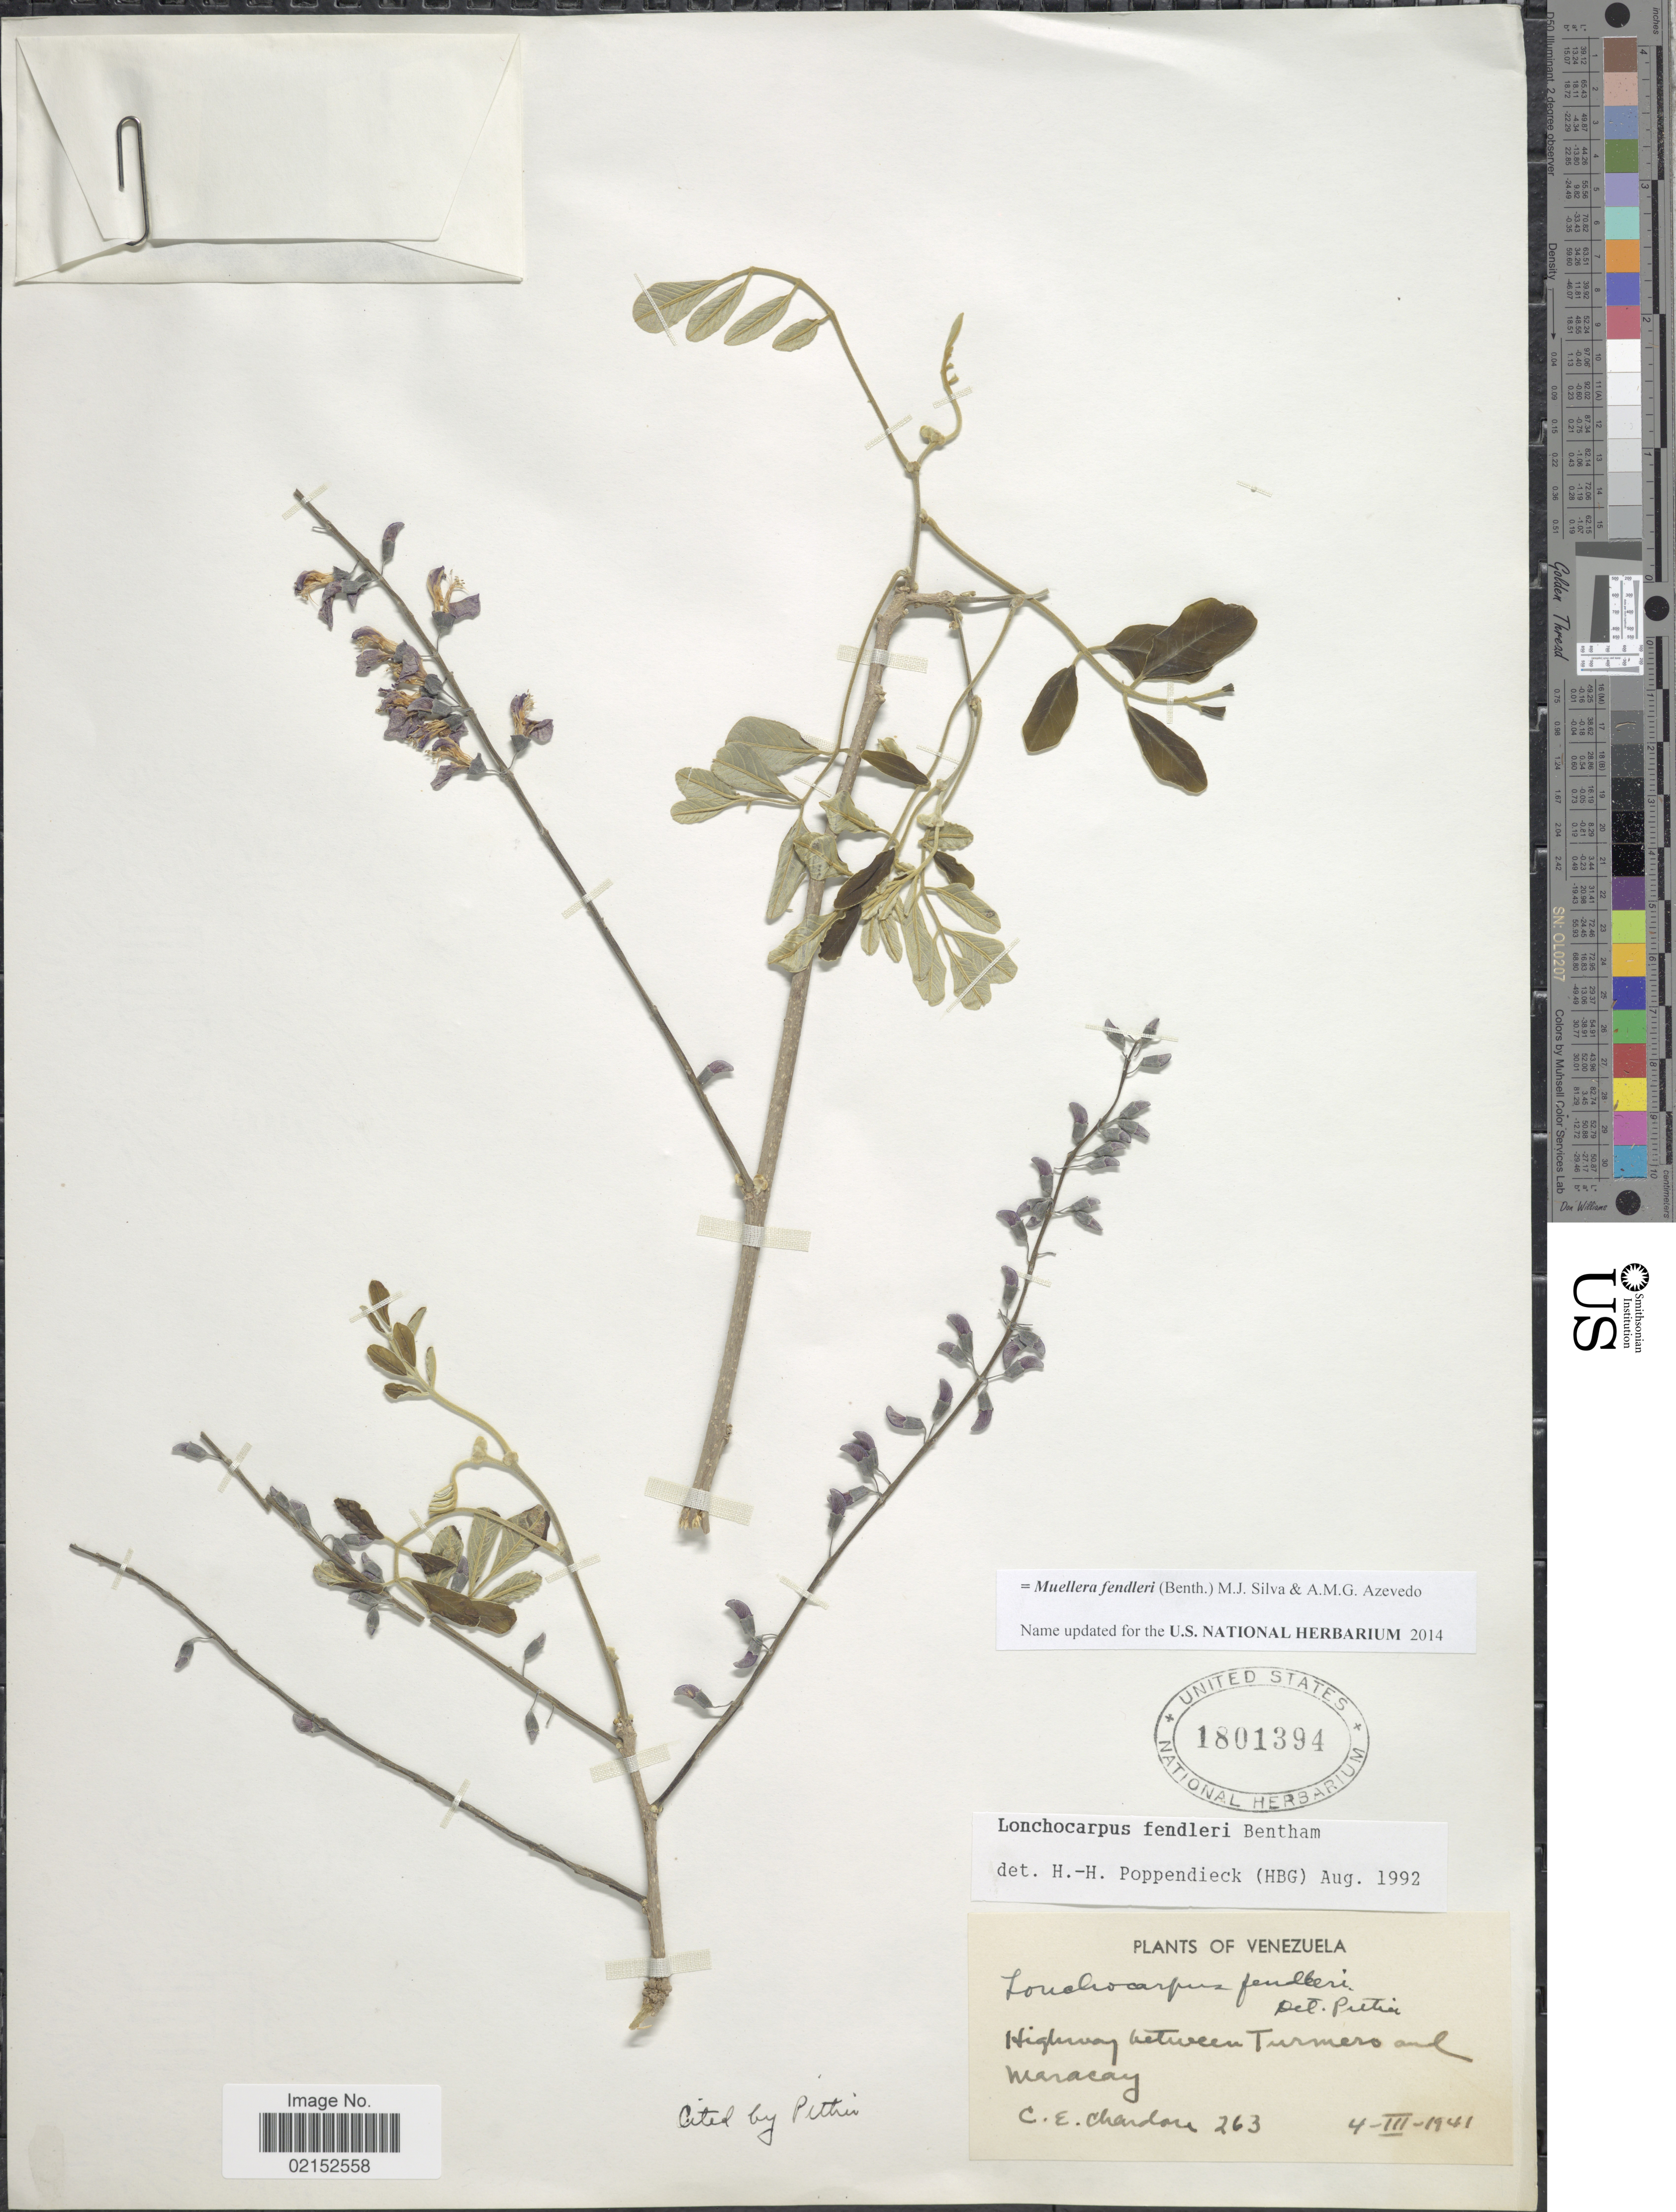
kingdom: Plantae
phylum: Tracheophyta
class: Magnoliopsida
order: Fabales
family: Fabaceae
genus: Muellera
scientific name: Muellera fendleri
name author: (Benth.) M.J. Silva & A.M.G. Azevedo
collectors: C. E. Chardón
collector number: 263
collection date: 1941-03-04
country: Venezuela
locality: Highway between Turmero and Maracay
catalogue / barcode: US 1801394